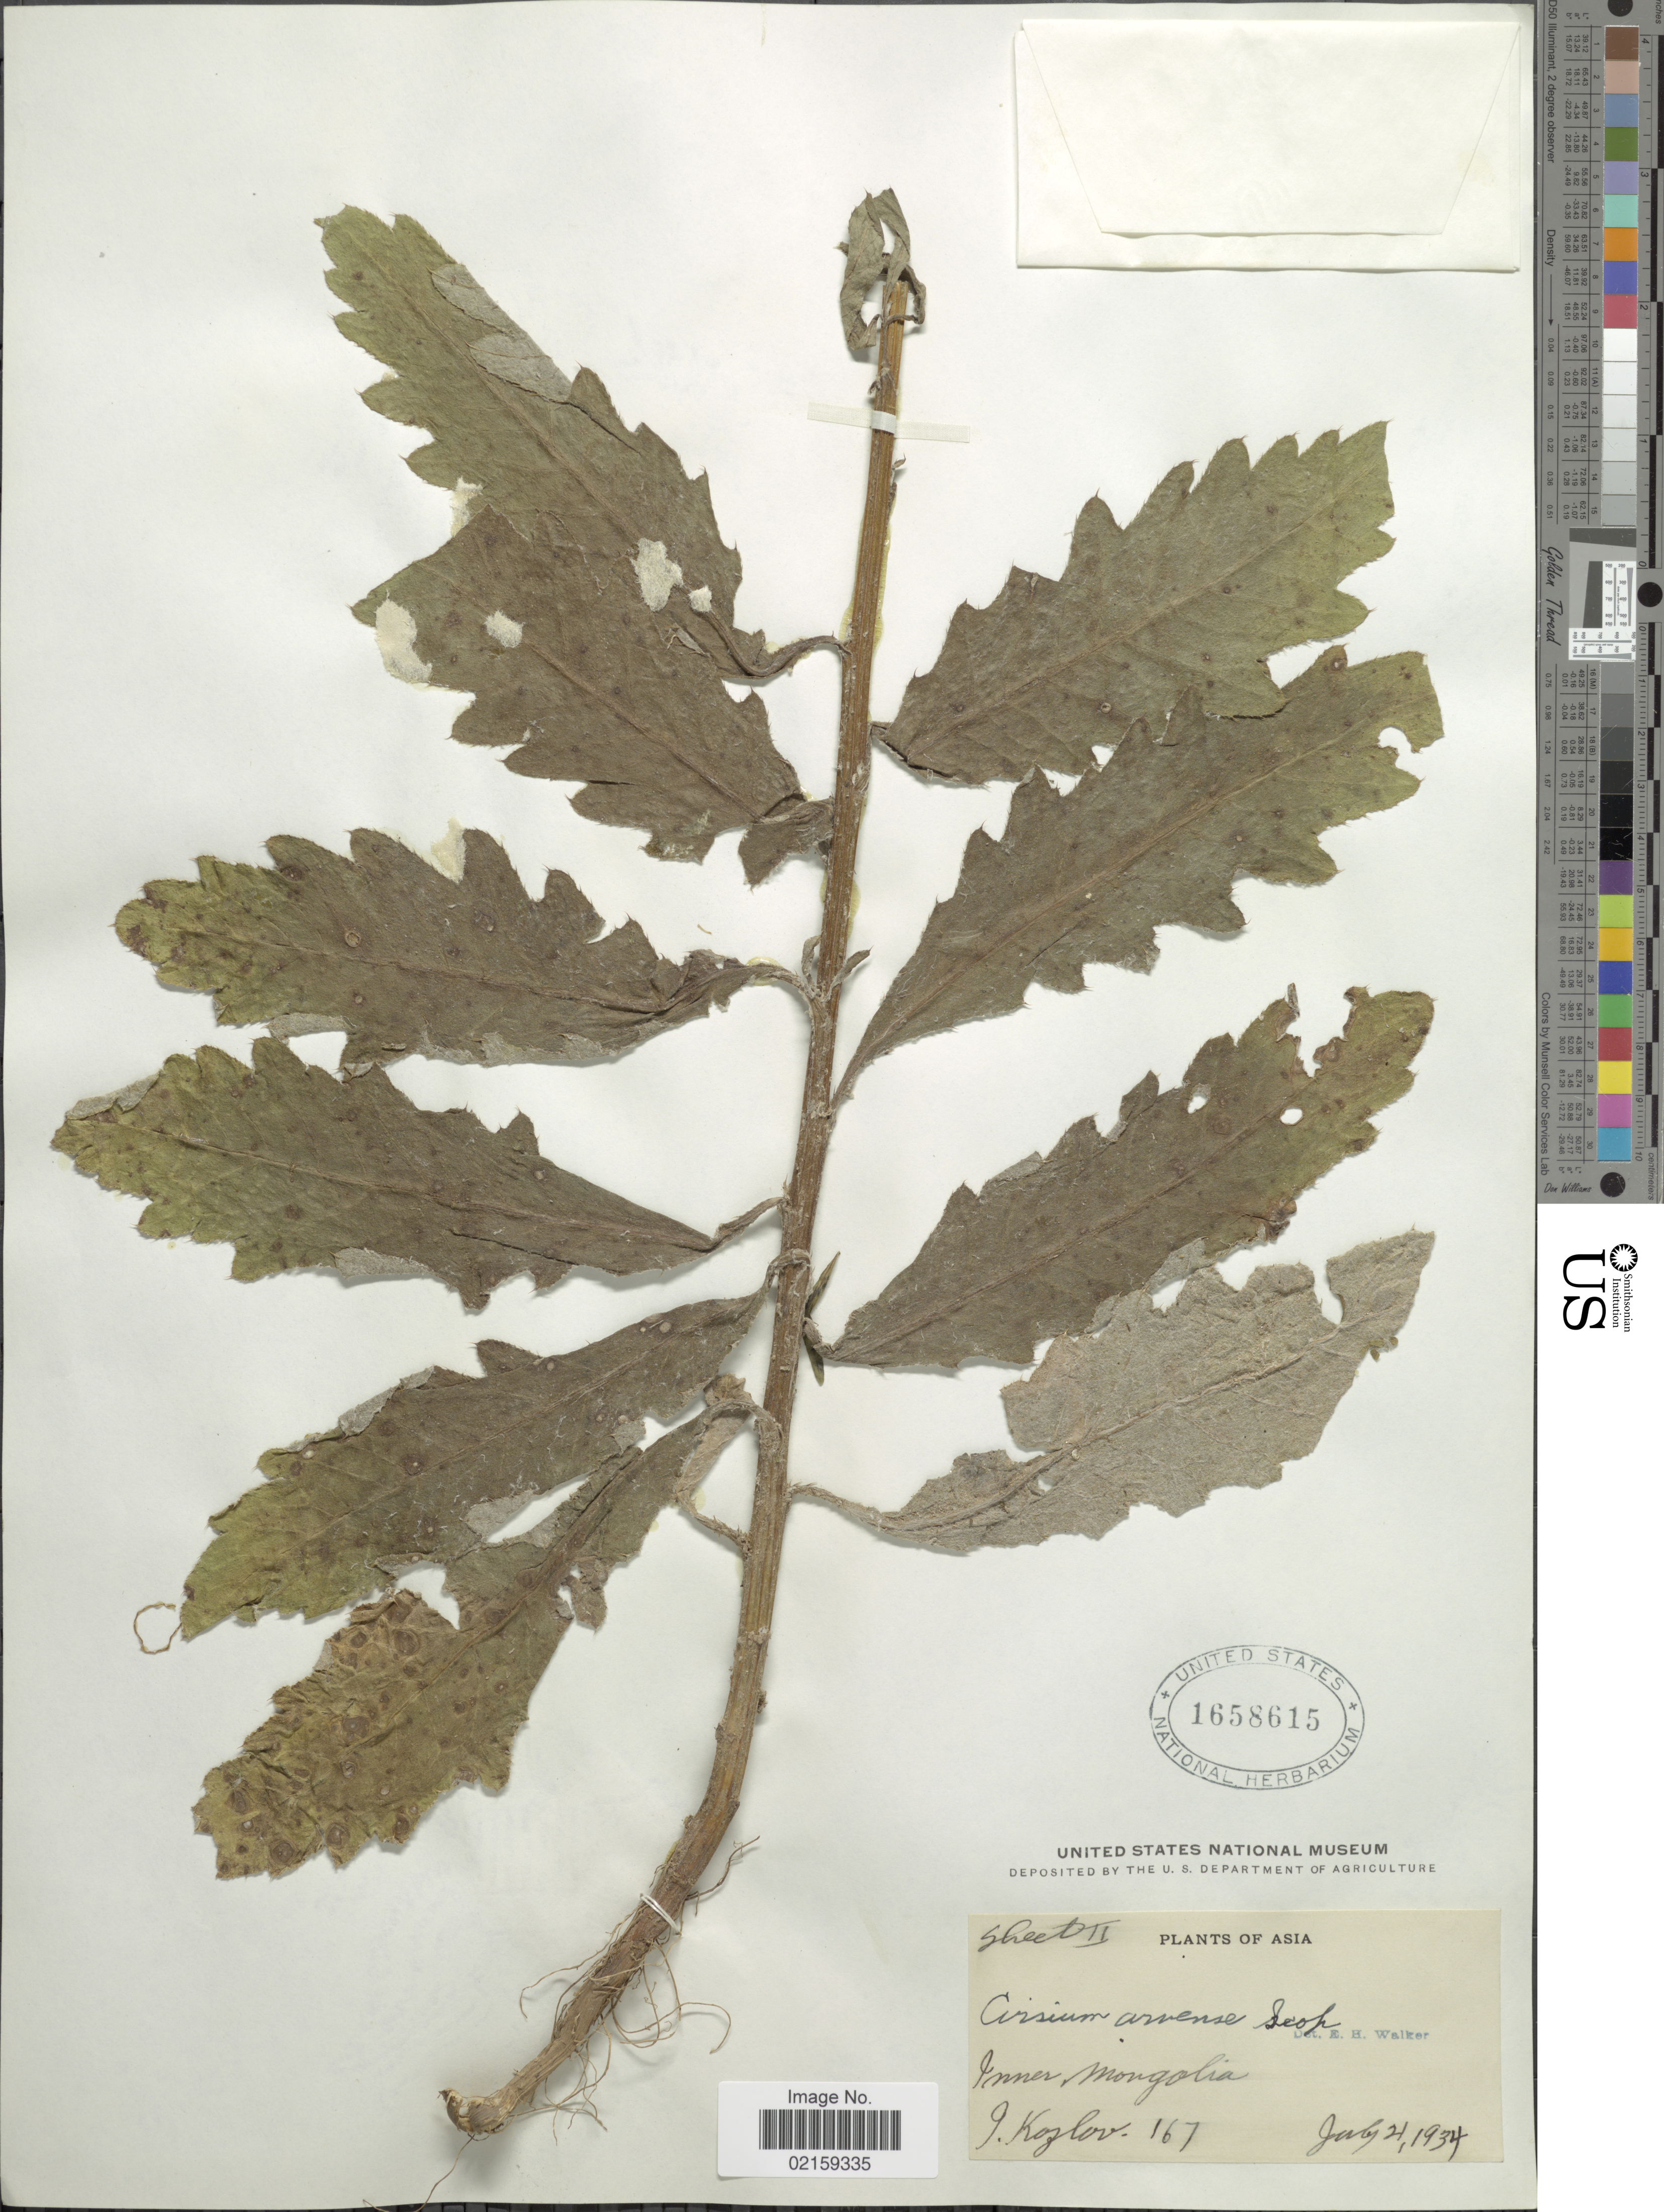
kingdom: Plantae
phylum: Tracheophyta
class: Magnoliopsida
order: Asterales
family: Asteraceae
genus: Cirsium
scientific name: Cirsium arvense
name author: (L.) Scop.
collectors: I. Kozlov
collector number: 167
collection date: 1934-07-21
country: China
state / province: Nei Monggol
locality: Inner Mongolia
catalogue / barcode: US 1658615